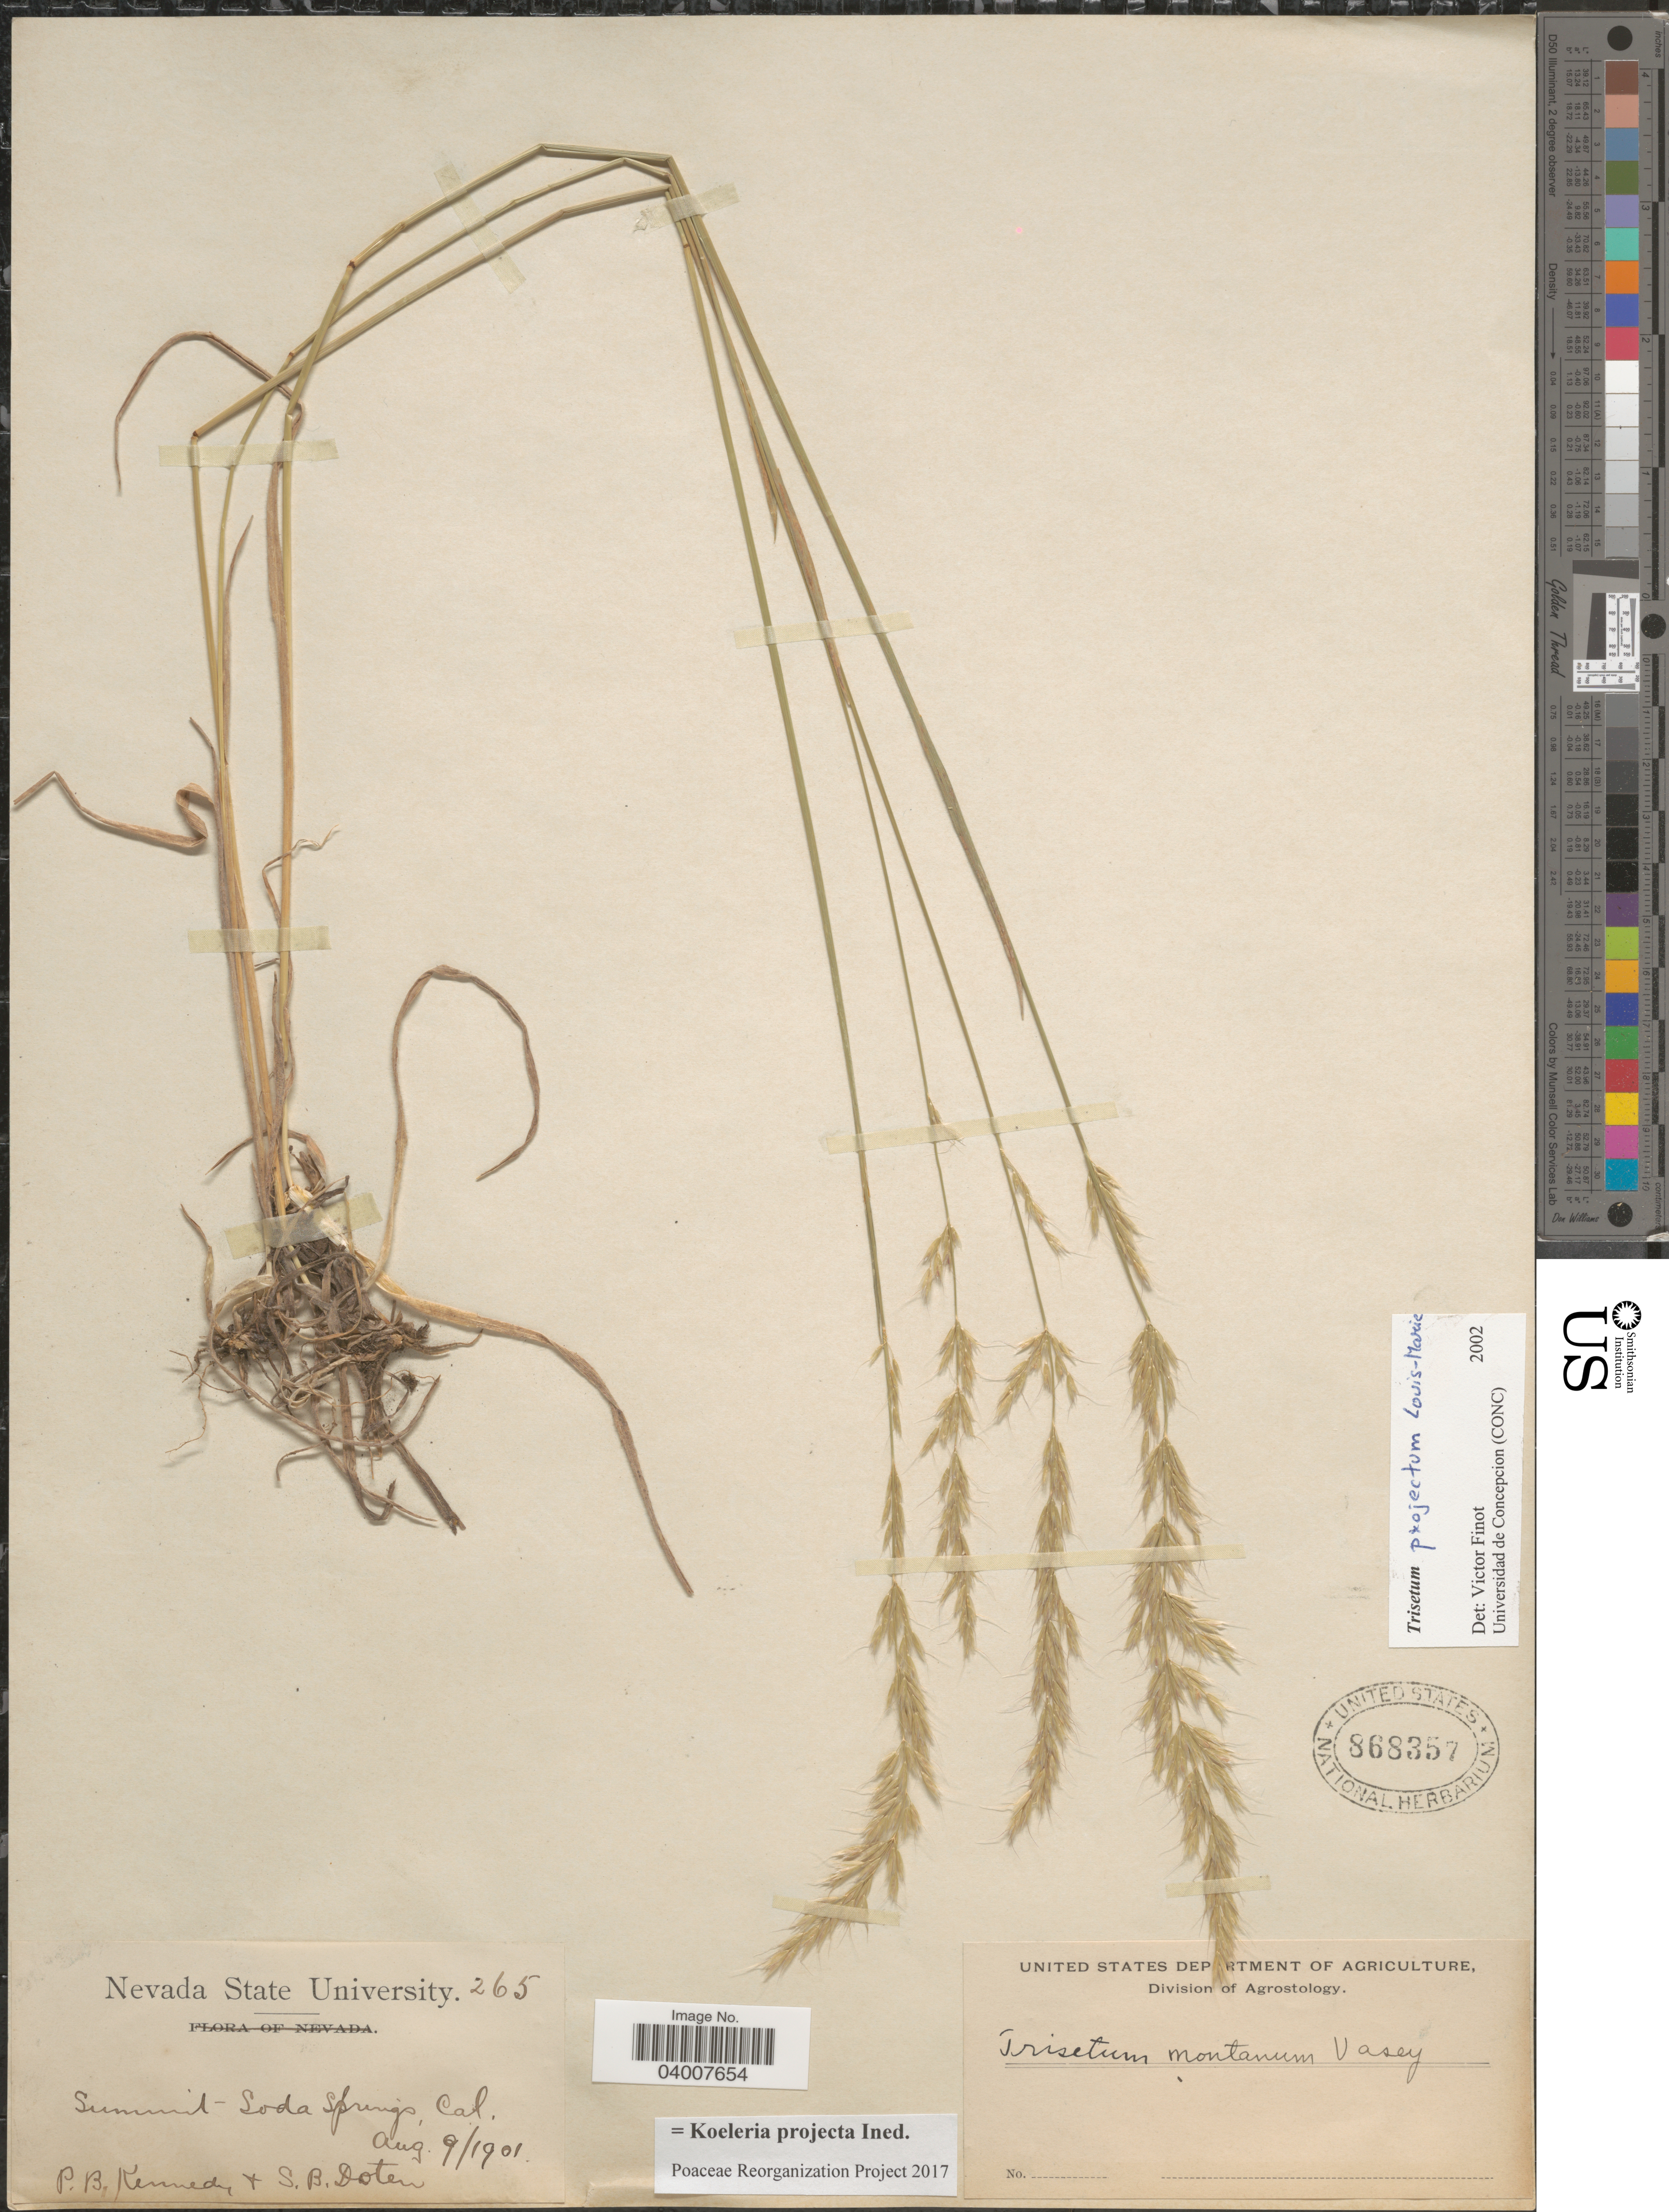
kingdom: Plantae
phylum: Tracheophyta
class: Liliopsida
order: Poales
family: Poaceae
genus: Koeleria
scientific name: Koeleria projecta ined.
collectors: P. B. Kennedy & S. Doten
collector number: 265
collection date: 1901-08-09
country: United States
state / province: California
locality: Summit Soda Springs.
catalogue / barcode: US 868357